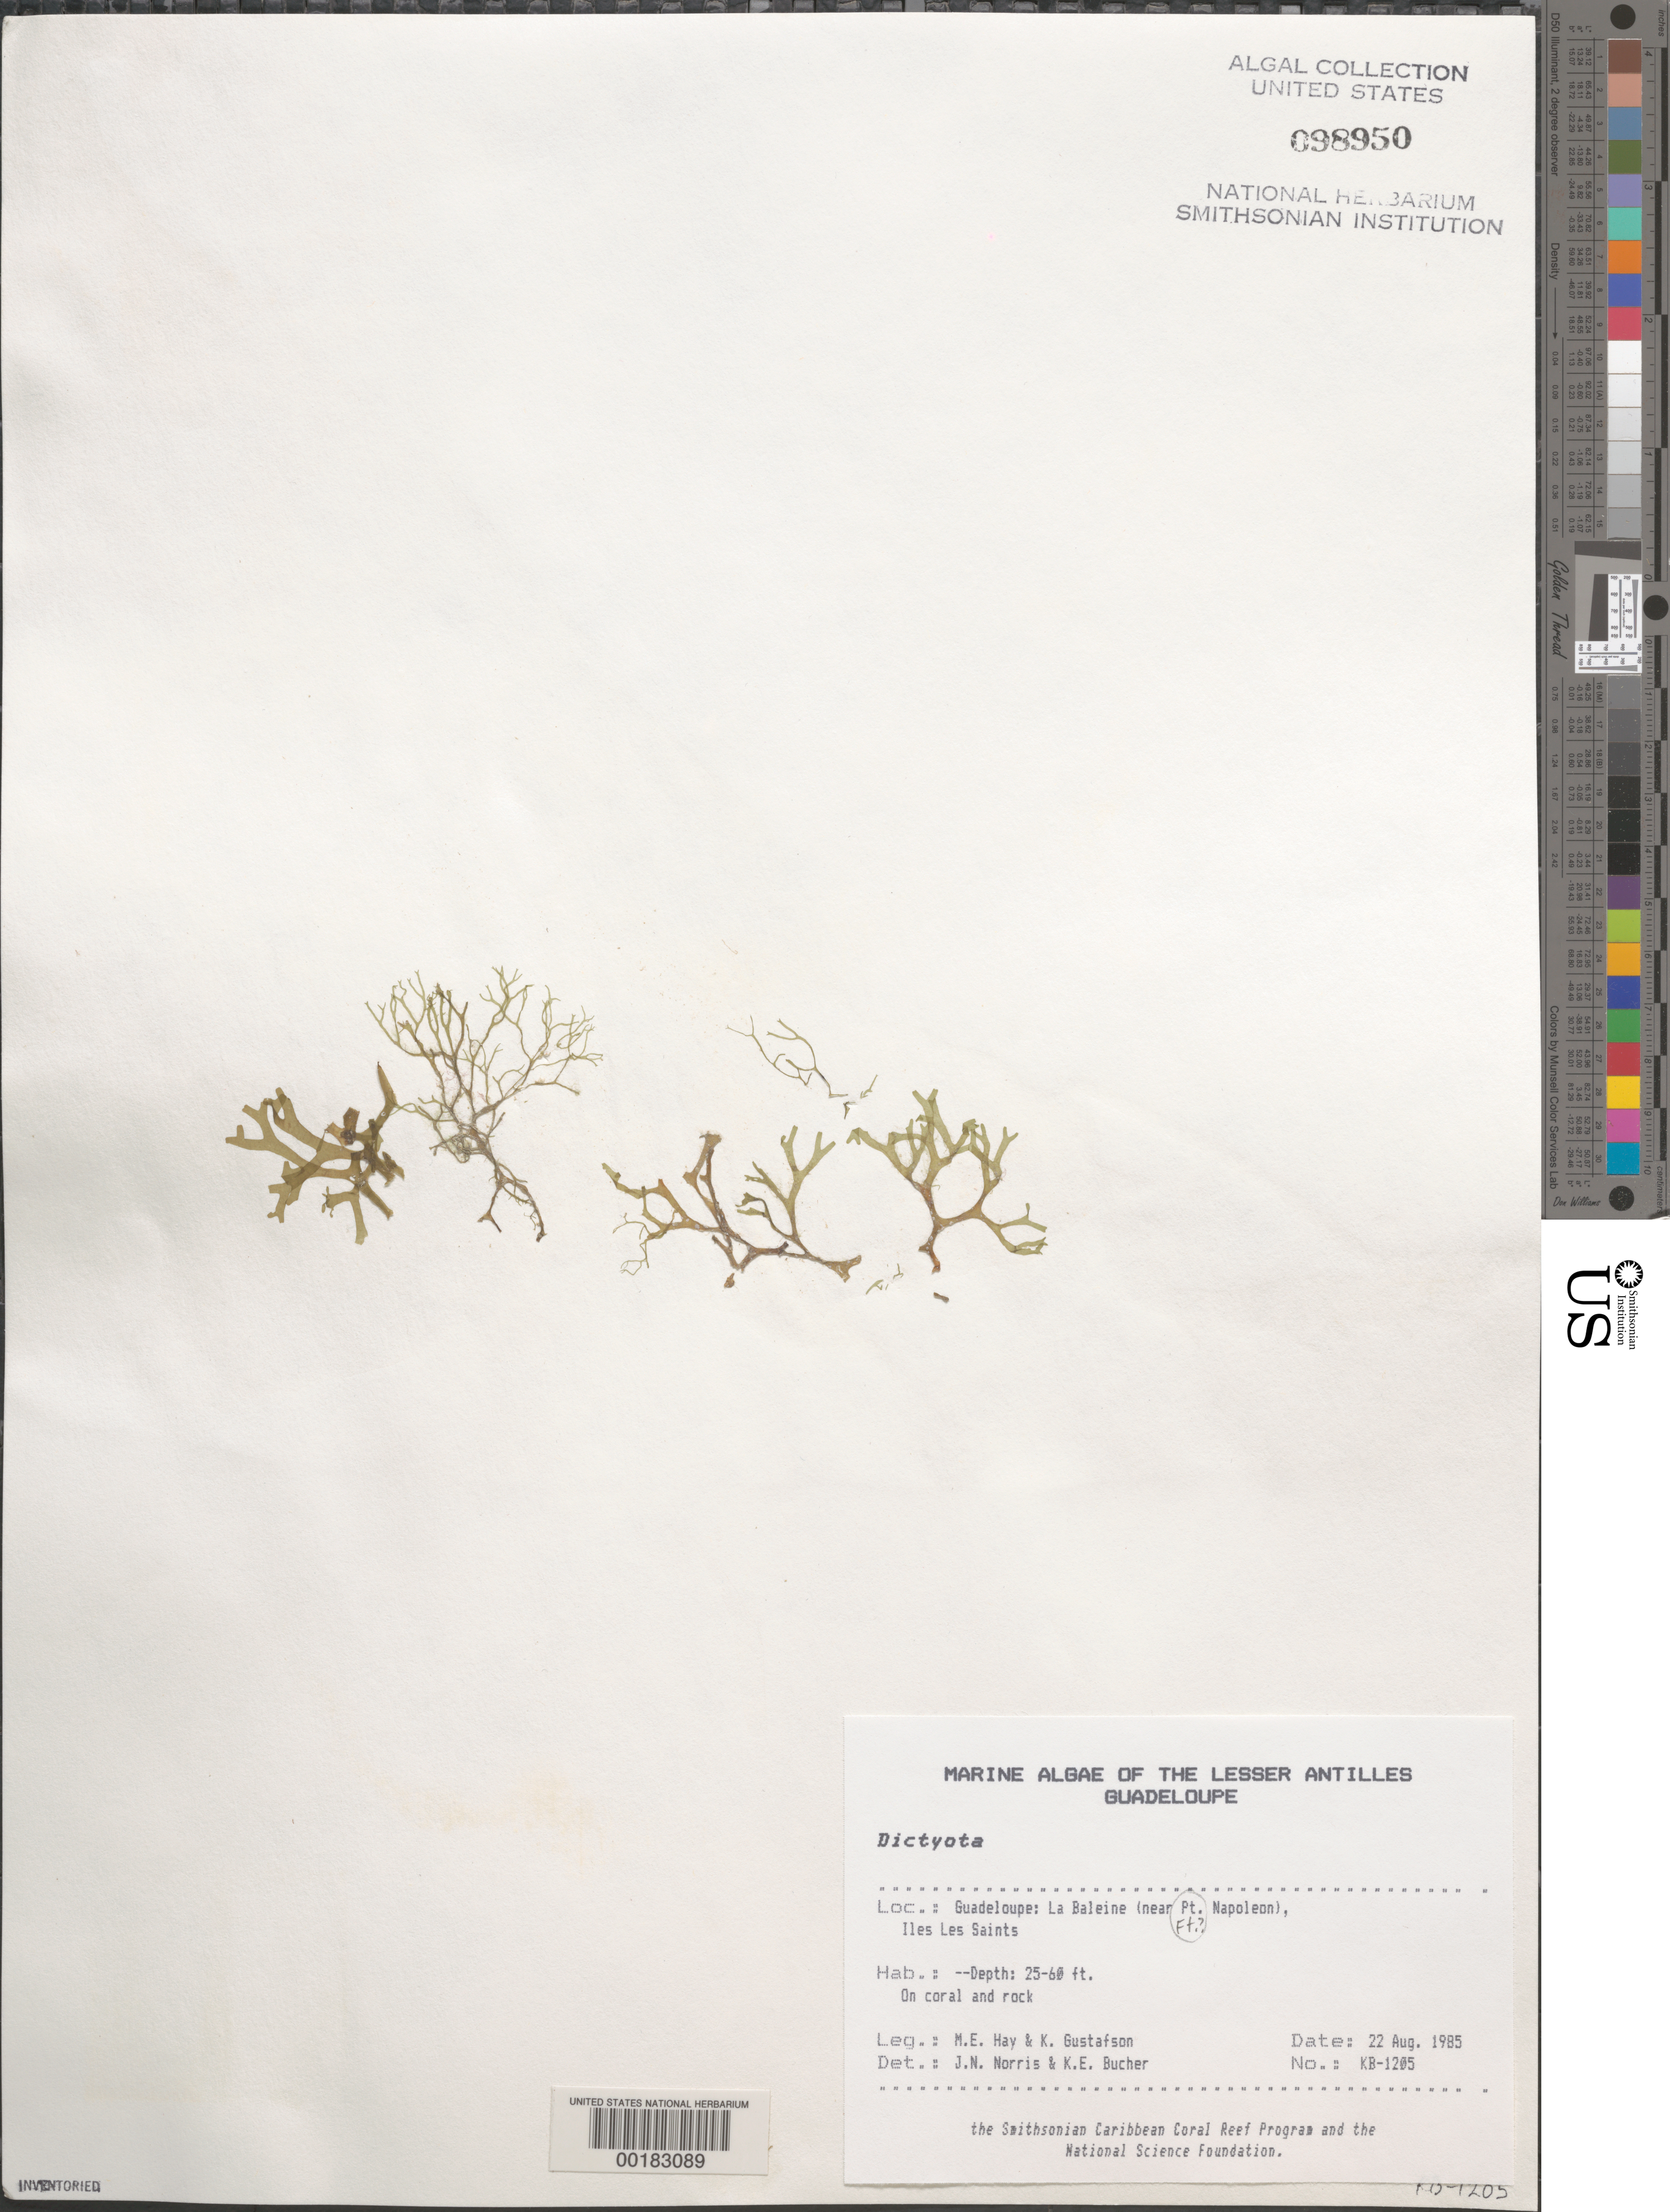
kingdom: Chromista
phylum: Ochrophyta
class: Phaeophyceae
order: Dictyotales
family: Dictyotaceae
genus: Dictyota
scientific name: Dictyota sp.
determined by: Norris, J. N.; Bucher, K. E.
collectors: M. E. Hay & K. Gustafson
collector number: KB-1205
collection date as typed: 22 Aug 1985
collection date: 1985-08-22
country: Guadeloupe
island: Iles des Saintes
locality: La Baleine, near Fort Napoleon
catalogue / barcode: US 98950